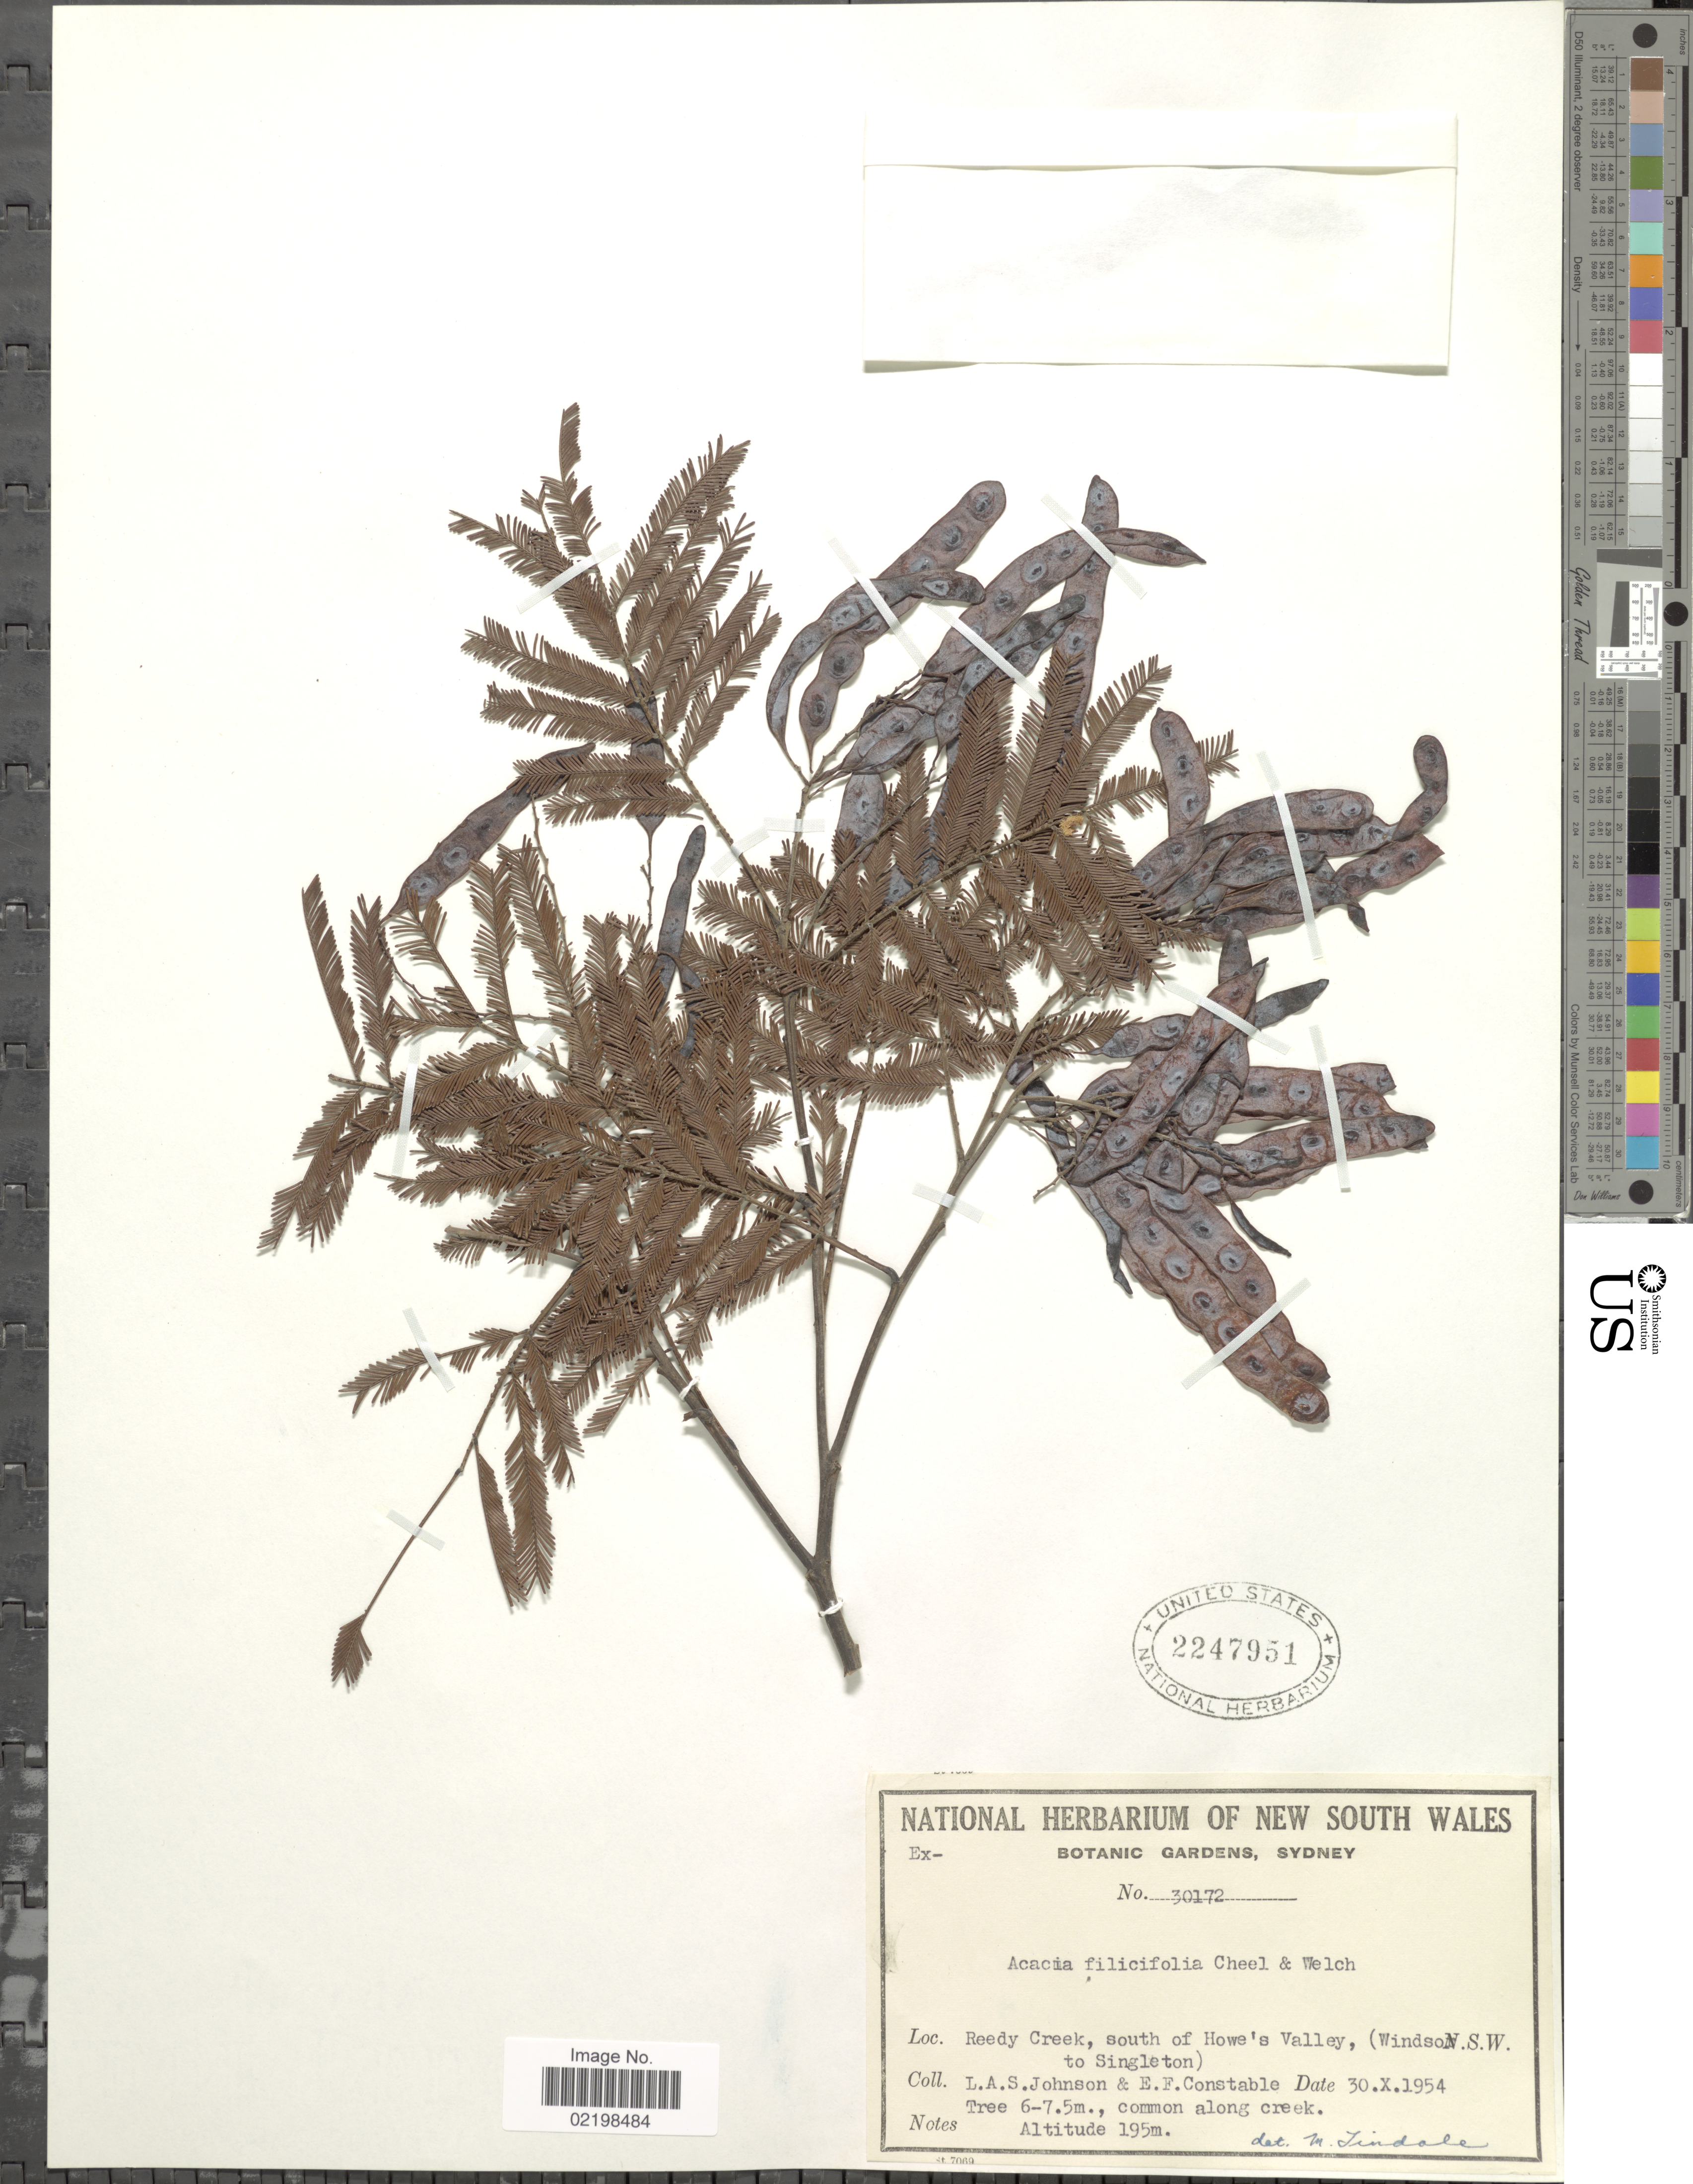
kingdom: Plantae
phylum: Tracheophyta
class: Magnoliopsida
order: Fabales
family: Fabaceae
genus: Acacia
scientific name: Acacia filicifolia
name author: Cheel & M.B. Welch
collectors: L. A. S. Johnson & E. F. Constable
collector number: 30172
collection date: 1954-10-30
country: Australia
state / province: New South Wales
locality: Reedy Creek, south of How's Valley, (Windso [illegible text] to Singleton ) N.S.W.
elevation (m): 195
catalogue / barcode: US 2247951